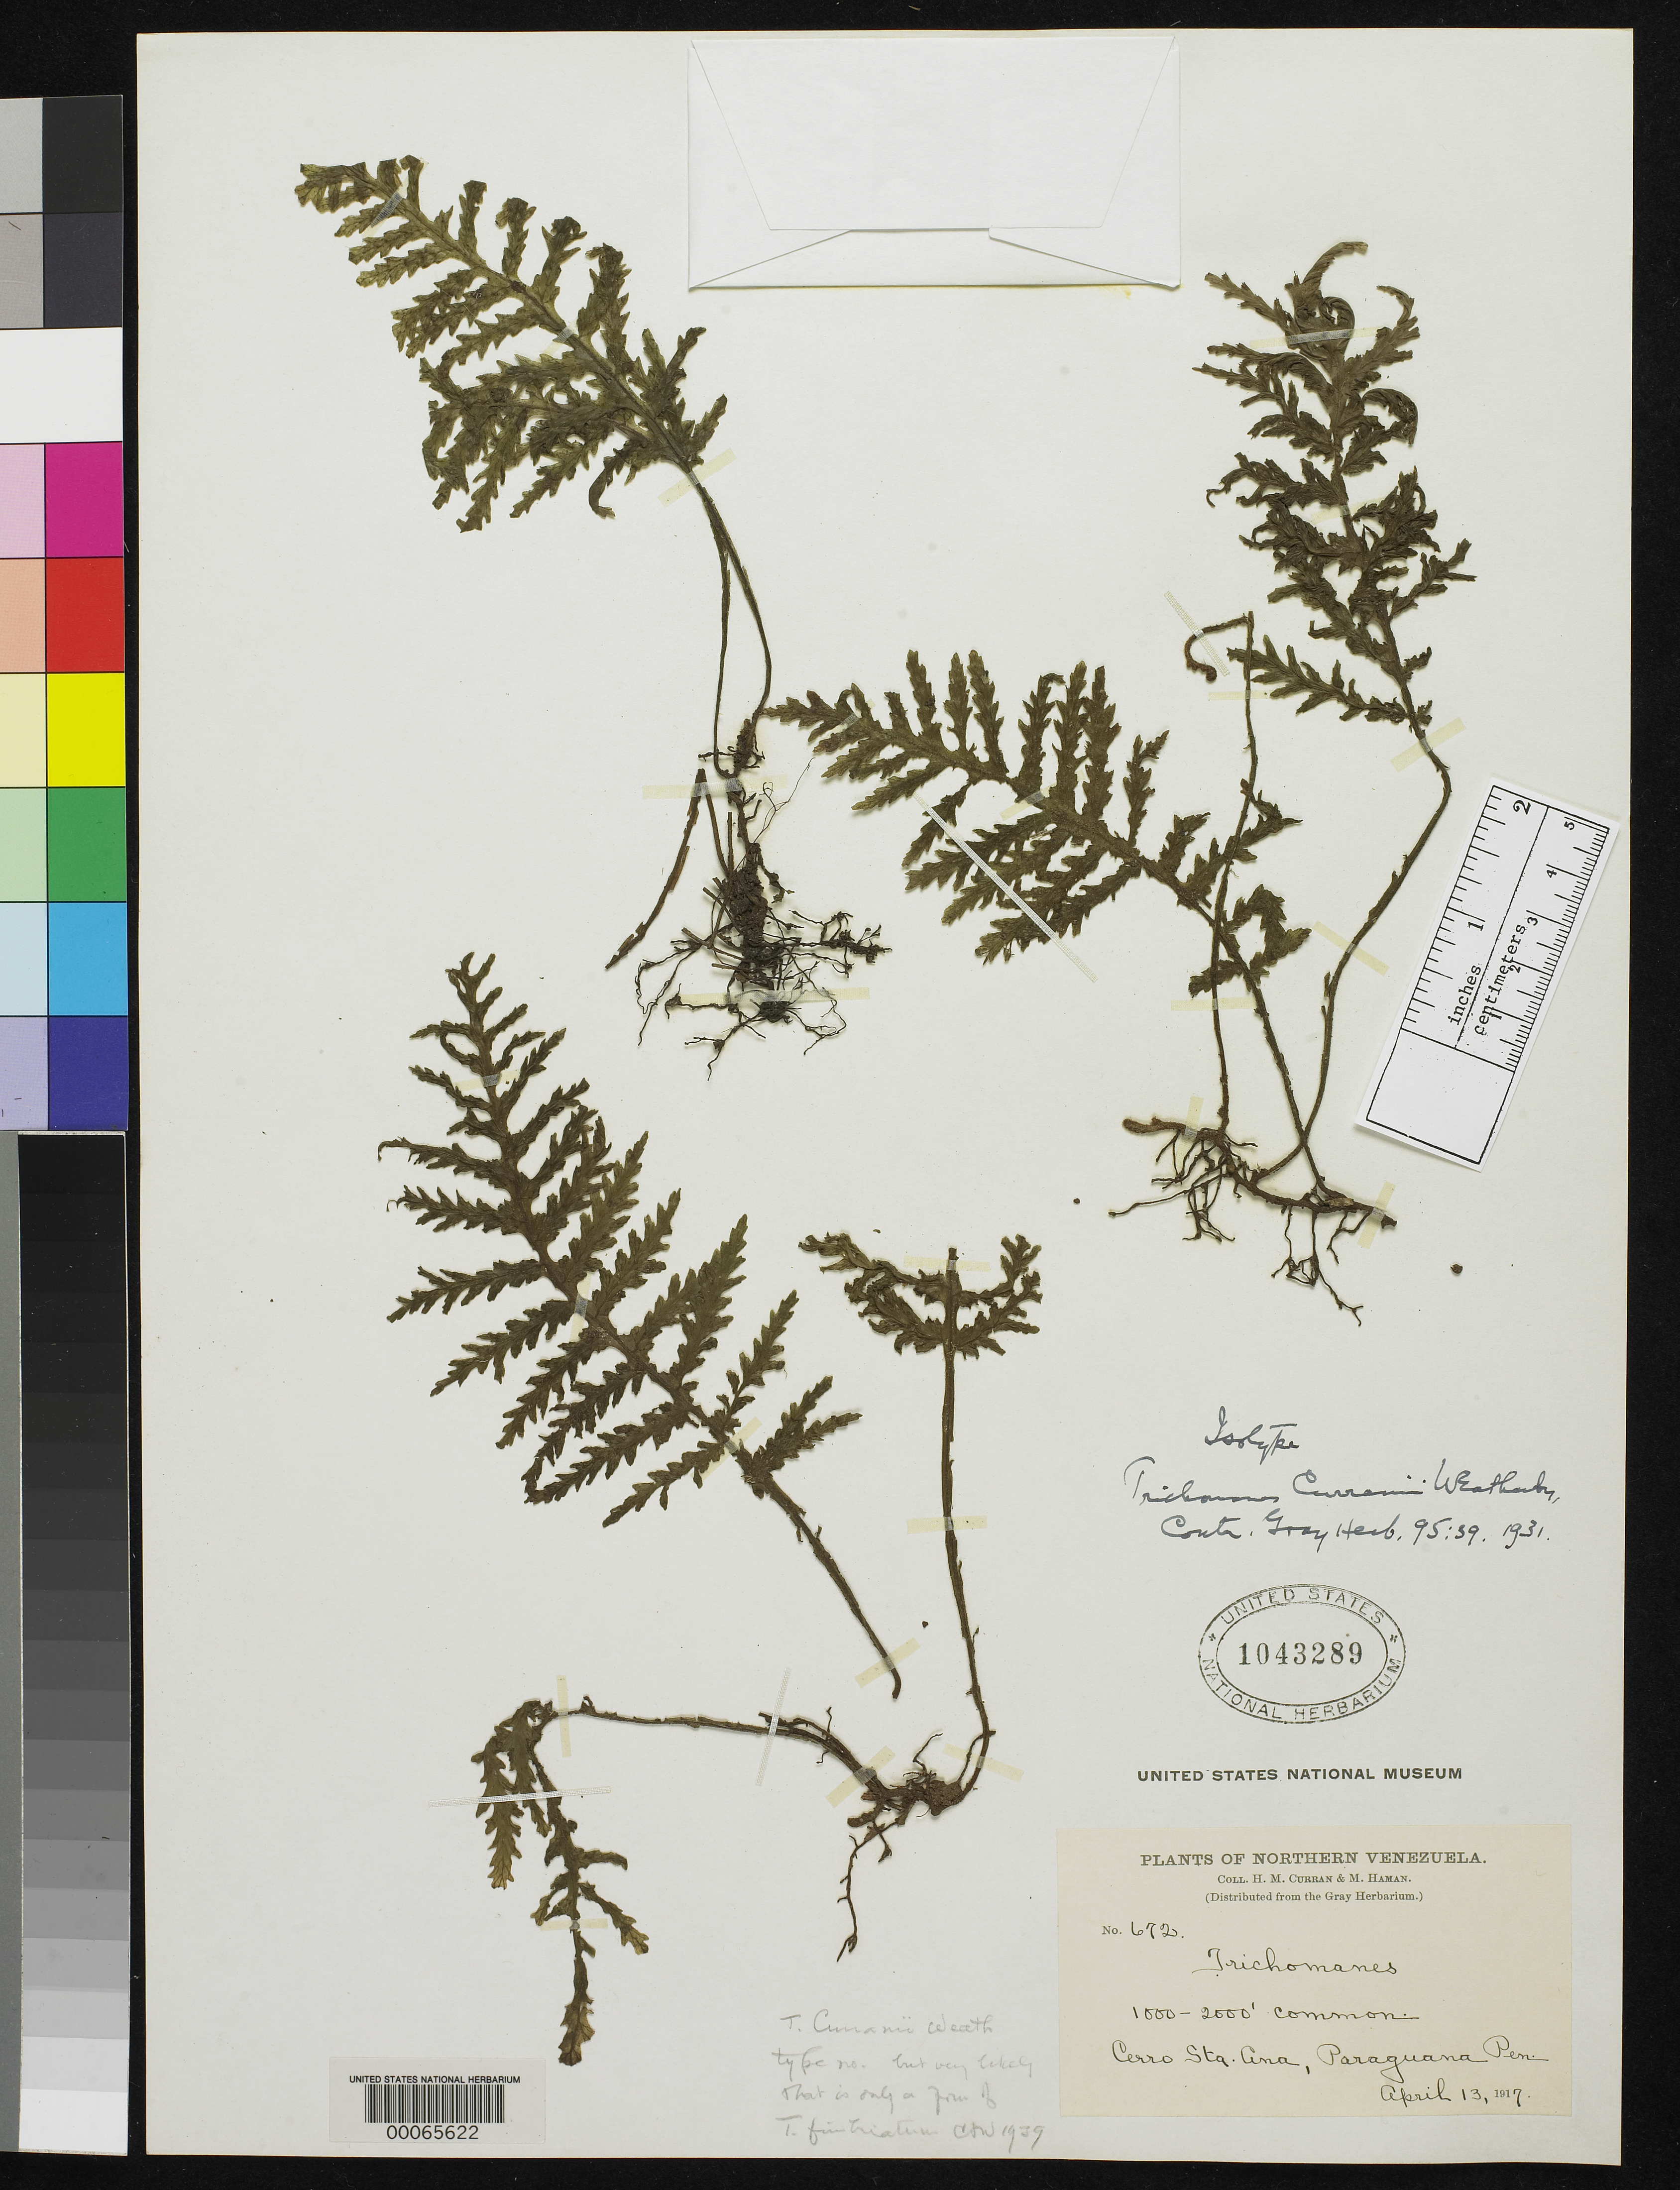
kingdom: Plantae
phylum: Tracheophyta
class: Polypodiopsida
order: Hymenophyllales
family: Hymenophyllaceae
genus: Trichomanes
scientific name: Trichomanes curranii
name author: Weath.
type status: Type Collection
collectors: H. M. Curran & M. Haman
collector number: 672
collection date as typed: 13 Apr 1917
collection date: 1917-04-13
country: Venezuela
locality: Cerro Sta. Ana, Paraguana.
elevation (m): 305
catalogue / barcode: US 1043289